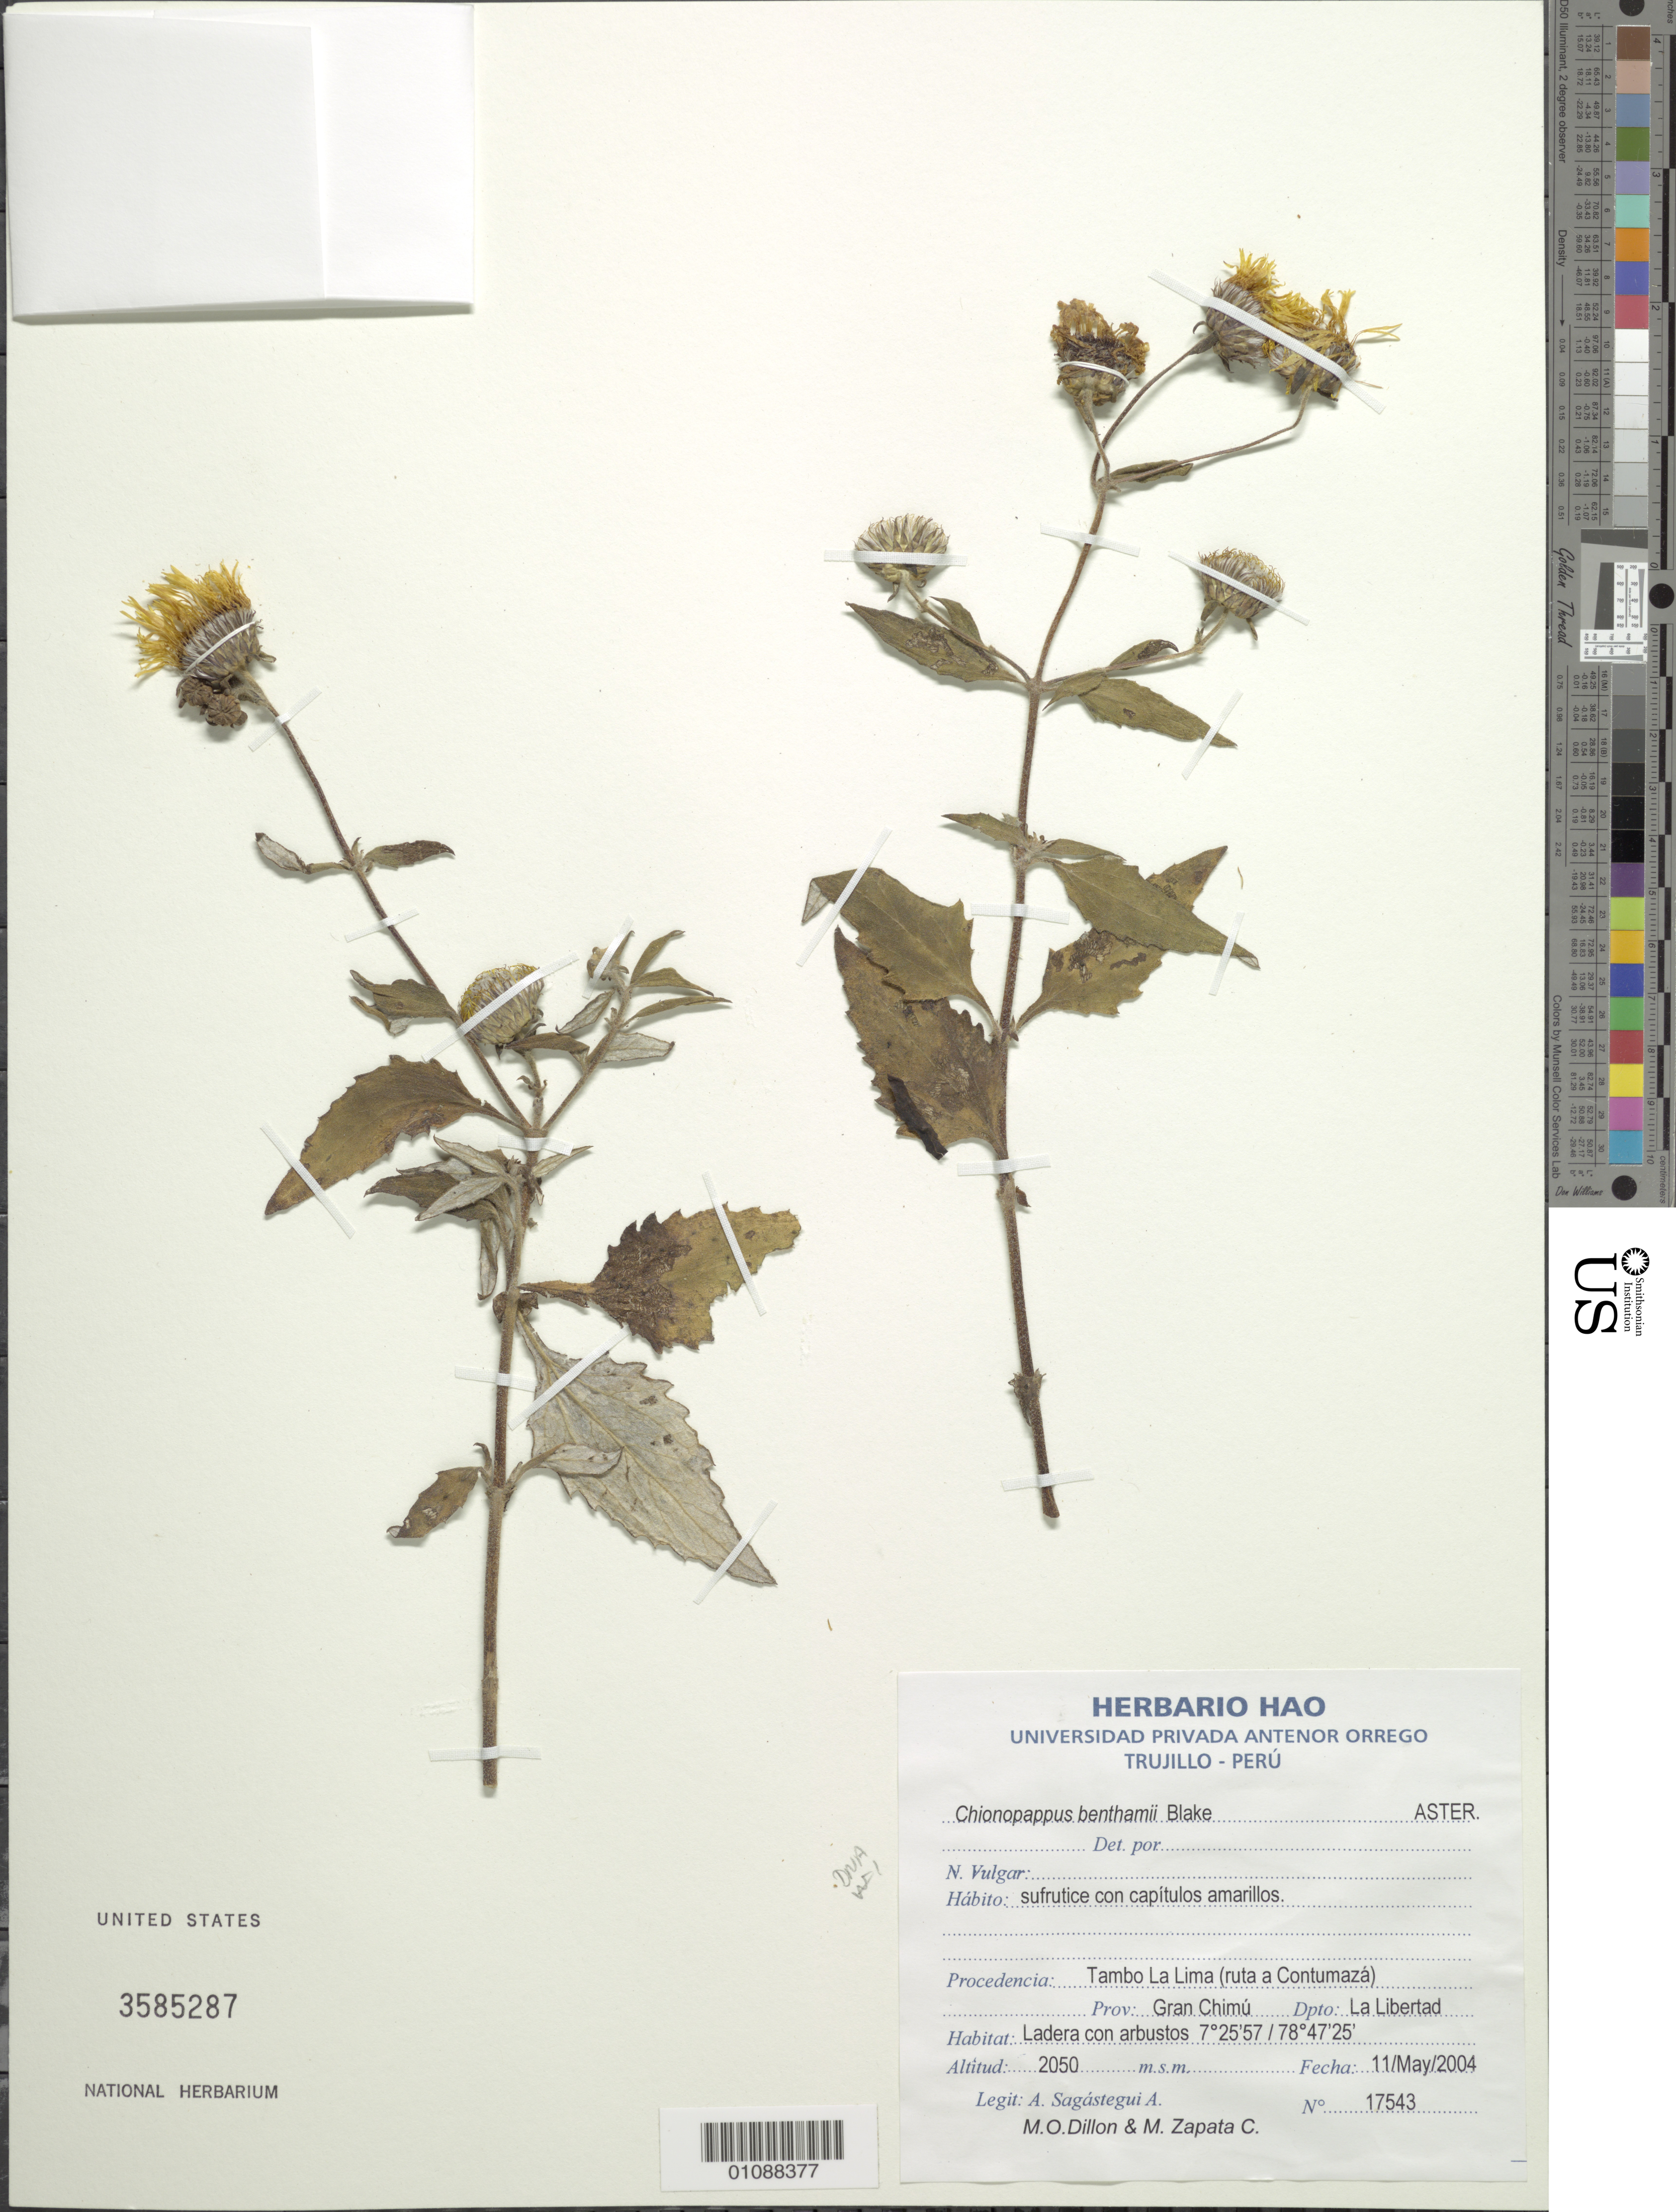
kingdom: Plantae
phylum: Tracheophyta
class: Magnoliopsida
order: Asterales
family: Asteraceae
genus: Chionopappus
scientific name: Chionopappus benthamii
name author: S.F. Blake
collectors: A. Sagástegui A., M. O. Dillon & M. Zapata Cruz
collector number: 17543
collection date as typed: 11 May 2004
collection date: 2004-05-11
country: Peru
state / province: La Libertad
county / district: Gran Chimú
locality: Tambo La Lima (ruta a Contumazá)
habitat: Ladera con arbustos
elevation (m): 2050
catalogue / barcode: US 3585287